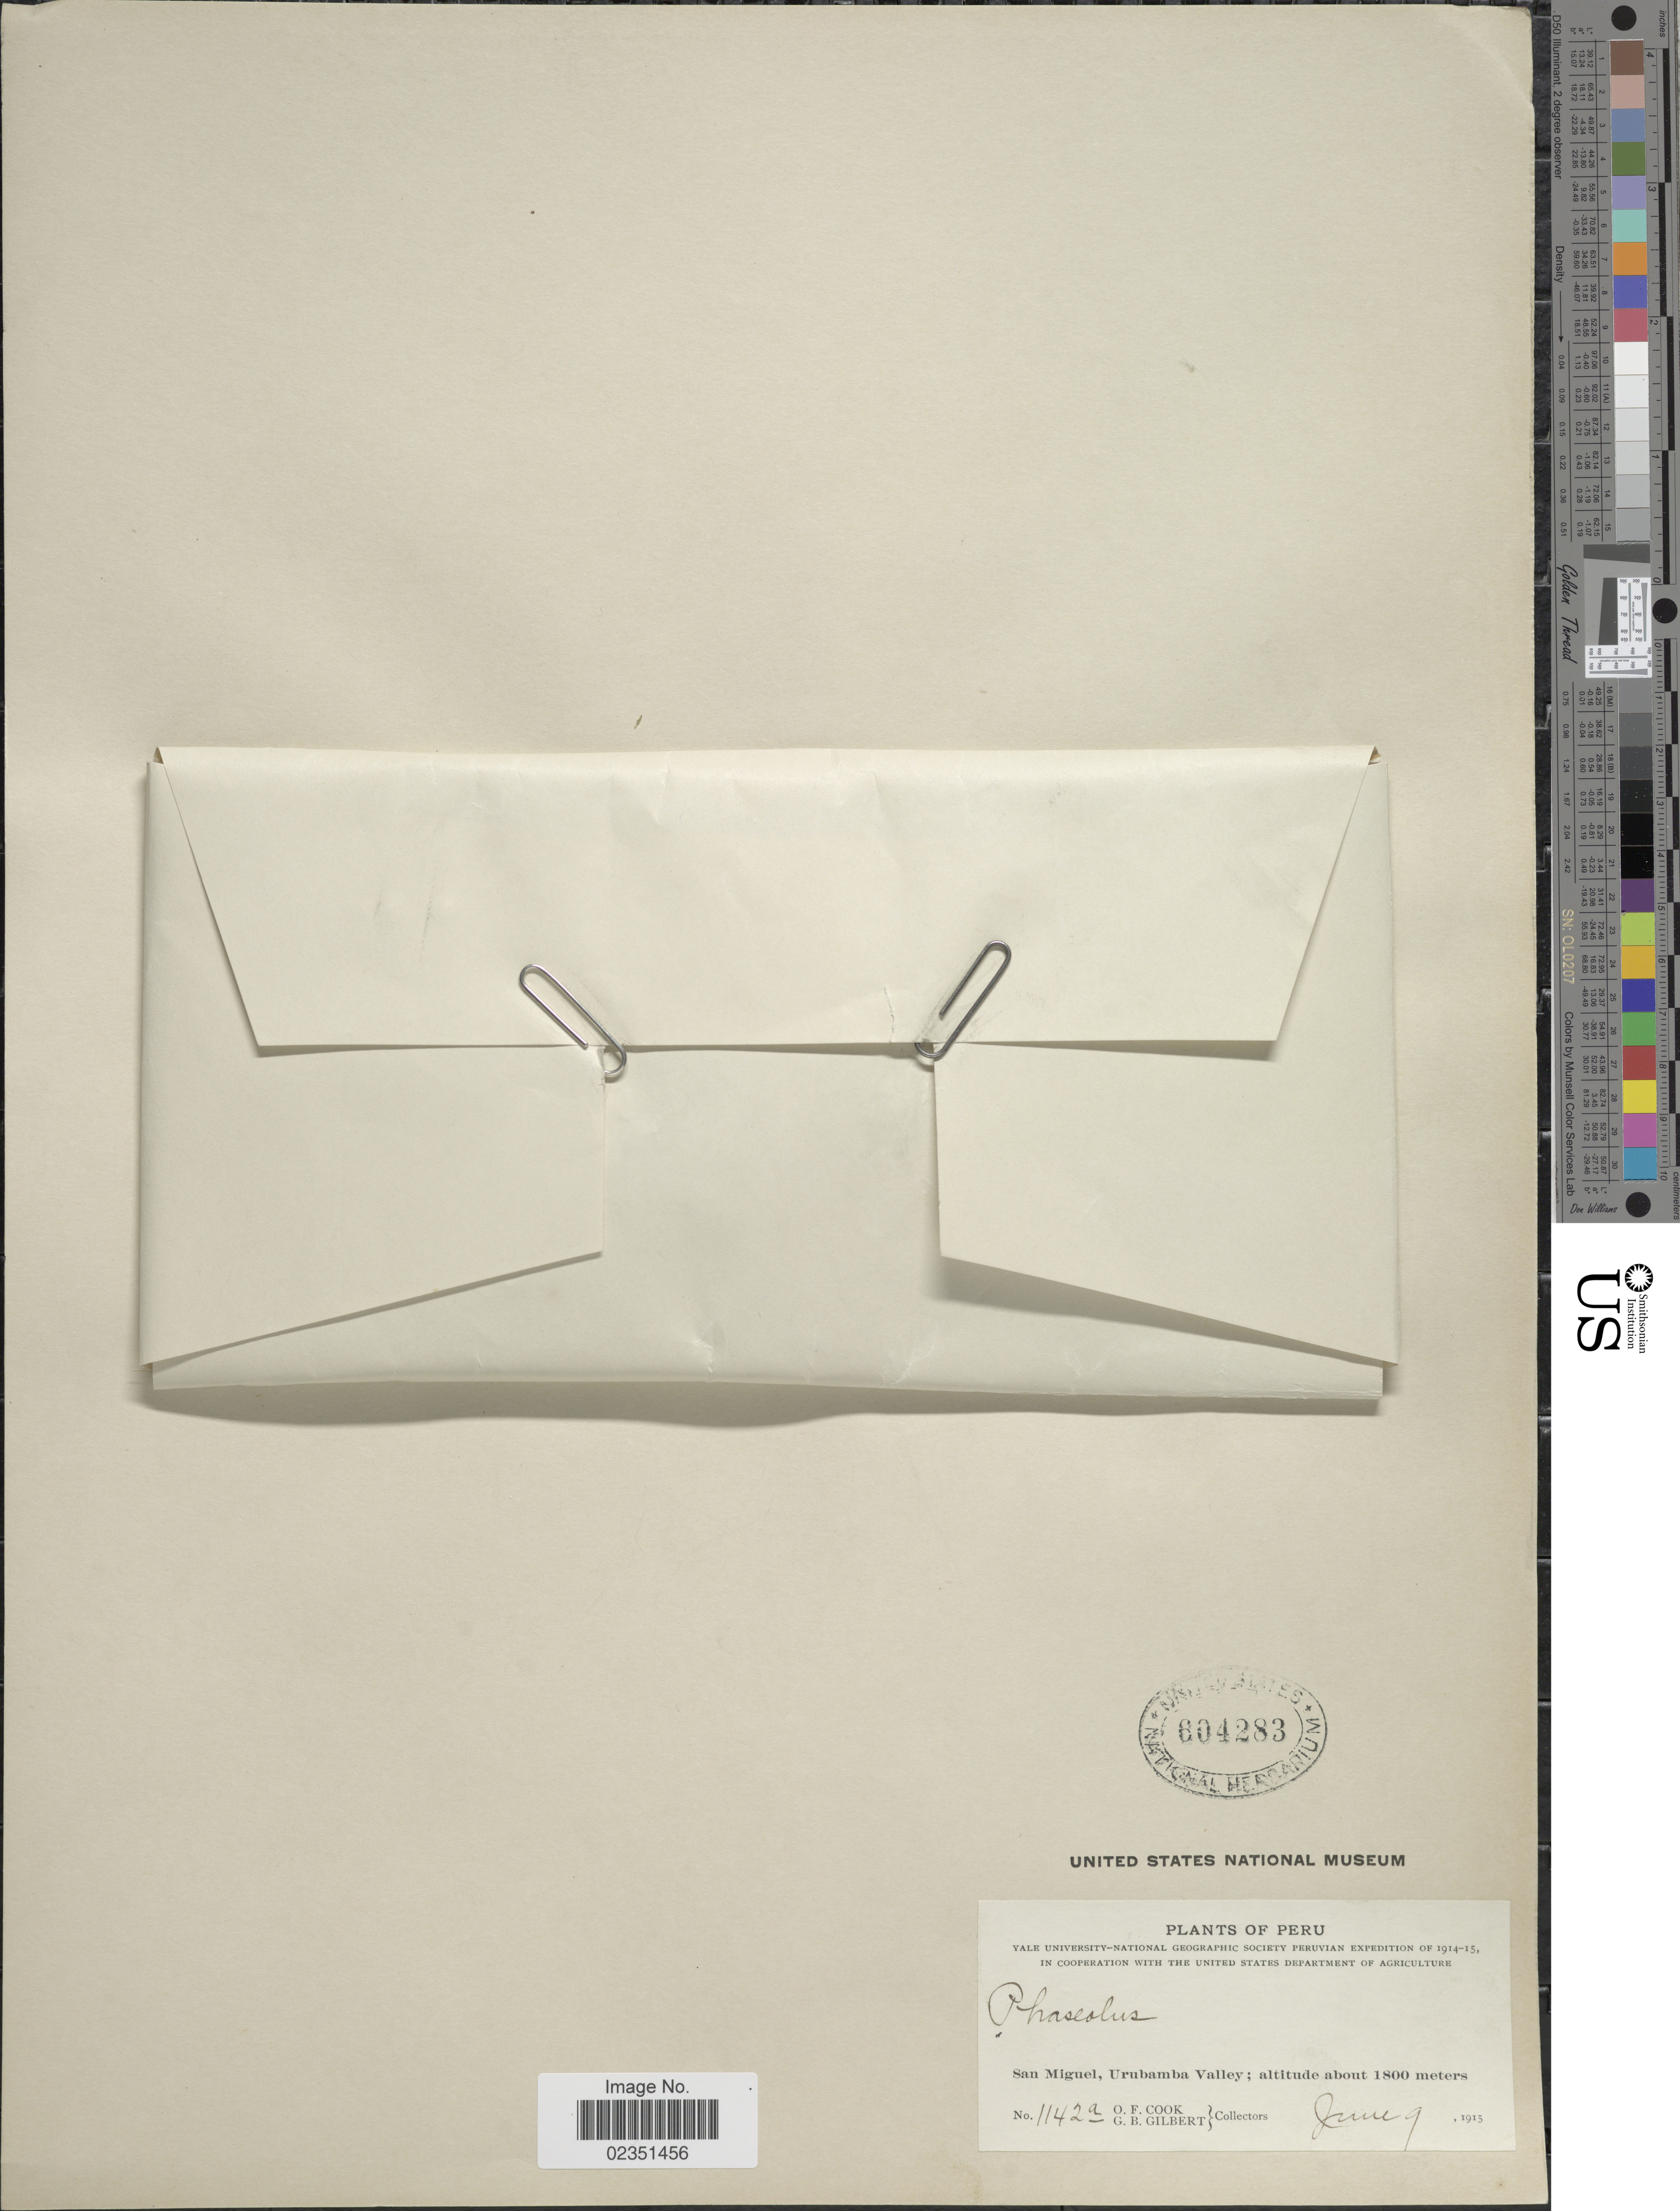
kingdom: Plantae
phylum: Tracheophyta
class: Magnoliopsida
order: Fabales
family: Fabaceae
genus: Phaseolus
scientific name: Phaseolus augusti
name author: Harms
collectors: O. F. Cook & G. B. Gilbert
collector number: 1142a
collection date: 1915-06-09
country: Peru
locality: San Miguel, Urubamba Valley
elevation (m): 1800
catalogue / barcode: US 604283